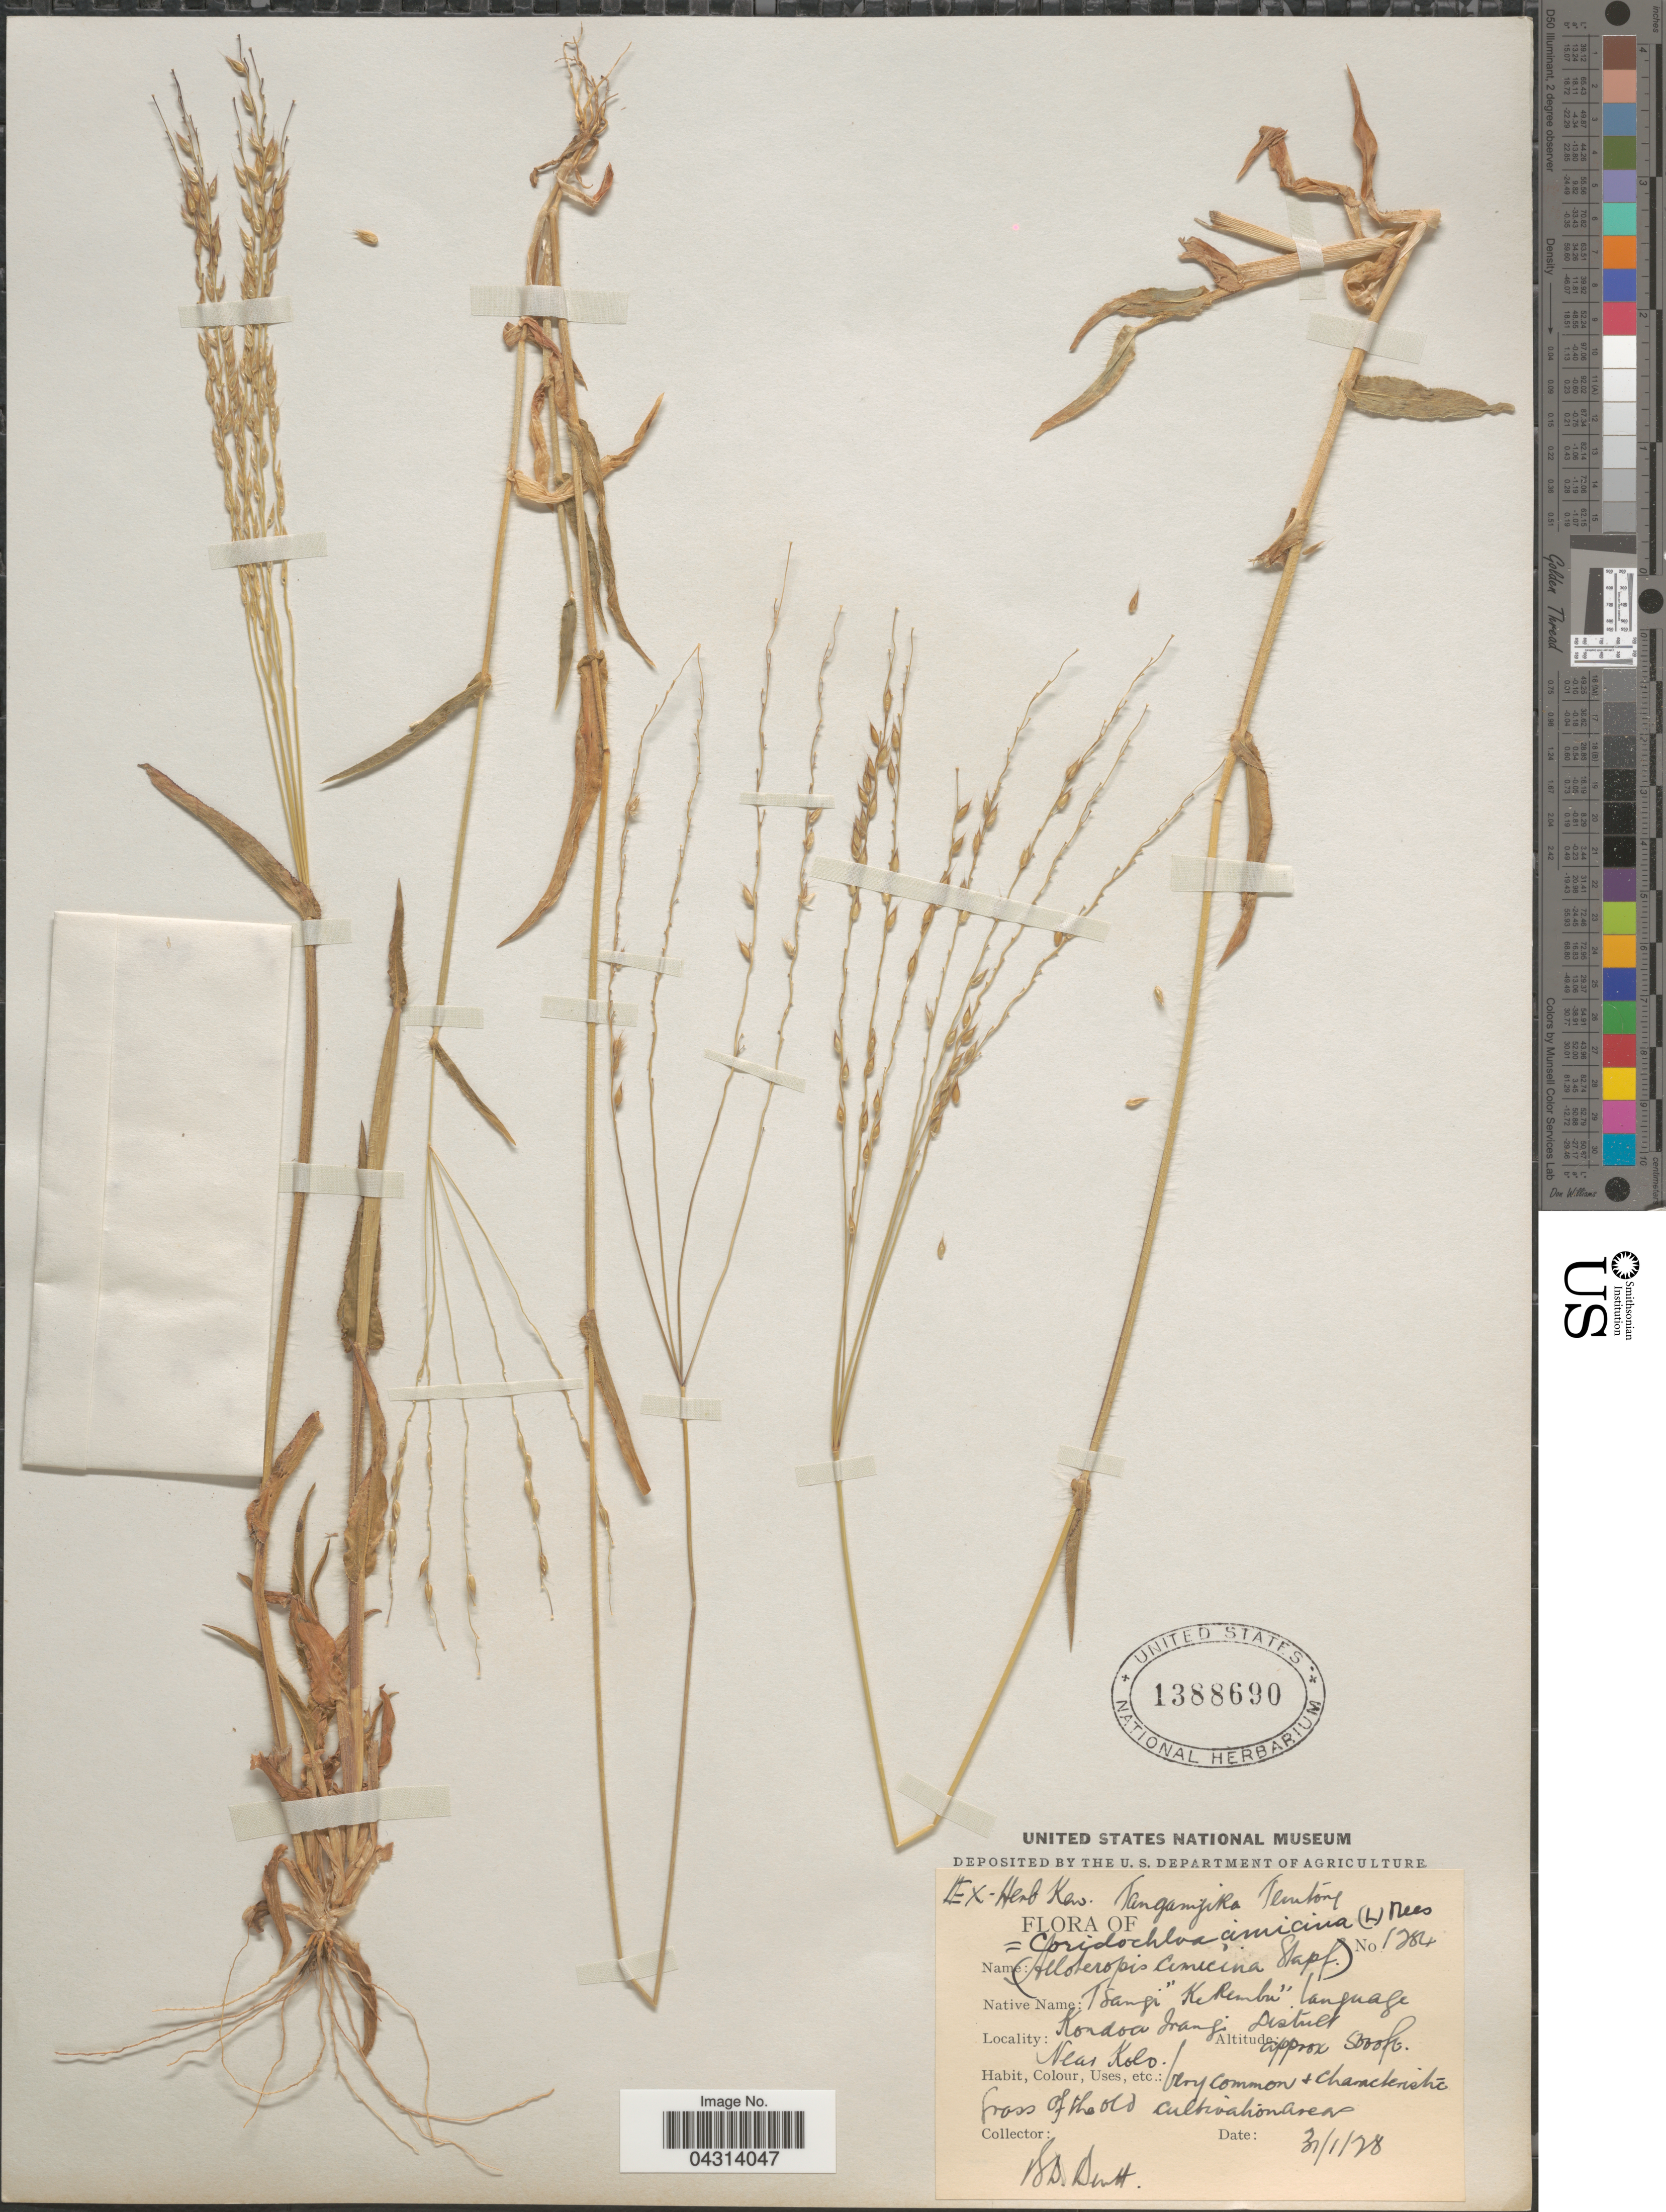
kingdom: Plantae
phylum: Tracheophyta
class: Liliopsida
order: Poales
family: Poaceae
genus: Alloteropsis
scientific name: Alloteropsis cimicina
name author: (L.) Stapf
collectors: B. D. Burtt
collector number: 1284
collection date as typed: Transcribed d/m/y: 31/1/28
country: Tanzania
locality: Tanganyika Territory. Kondoa Jranji District. Near Kolo.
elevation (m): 1524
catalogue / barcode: US 1388690